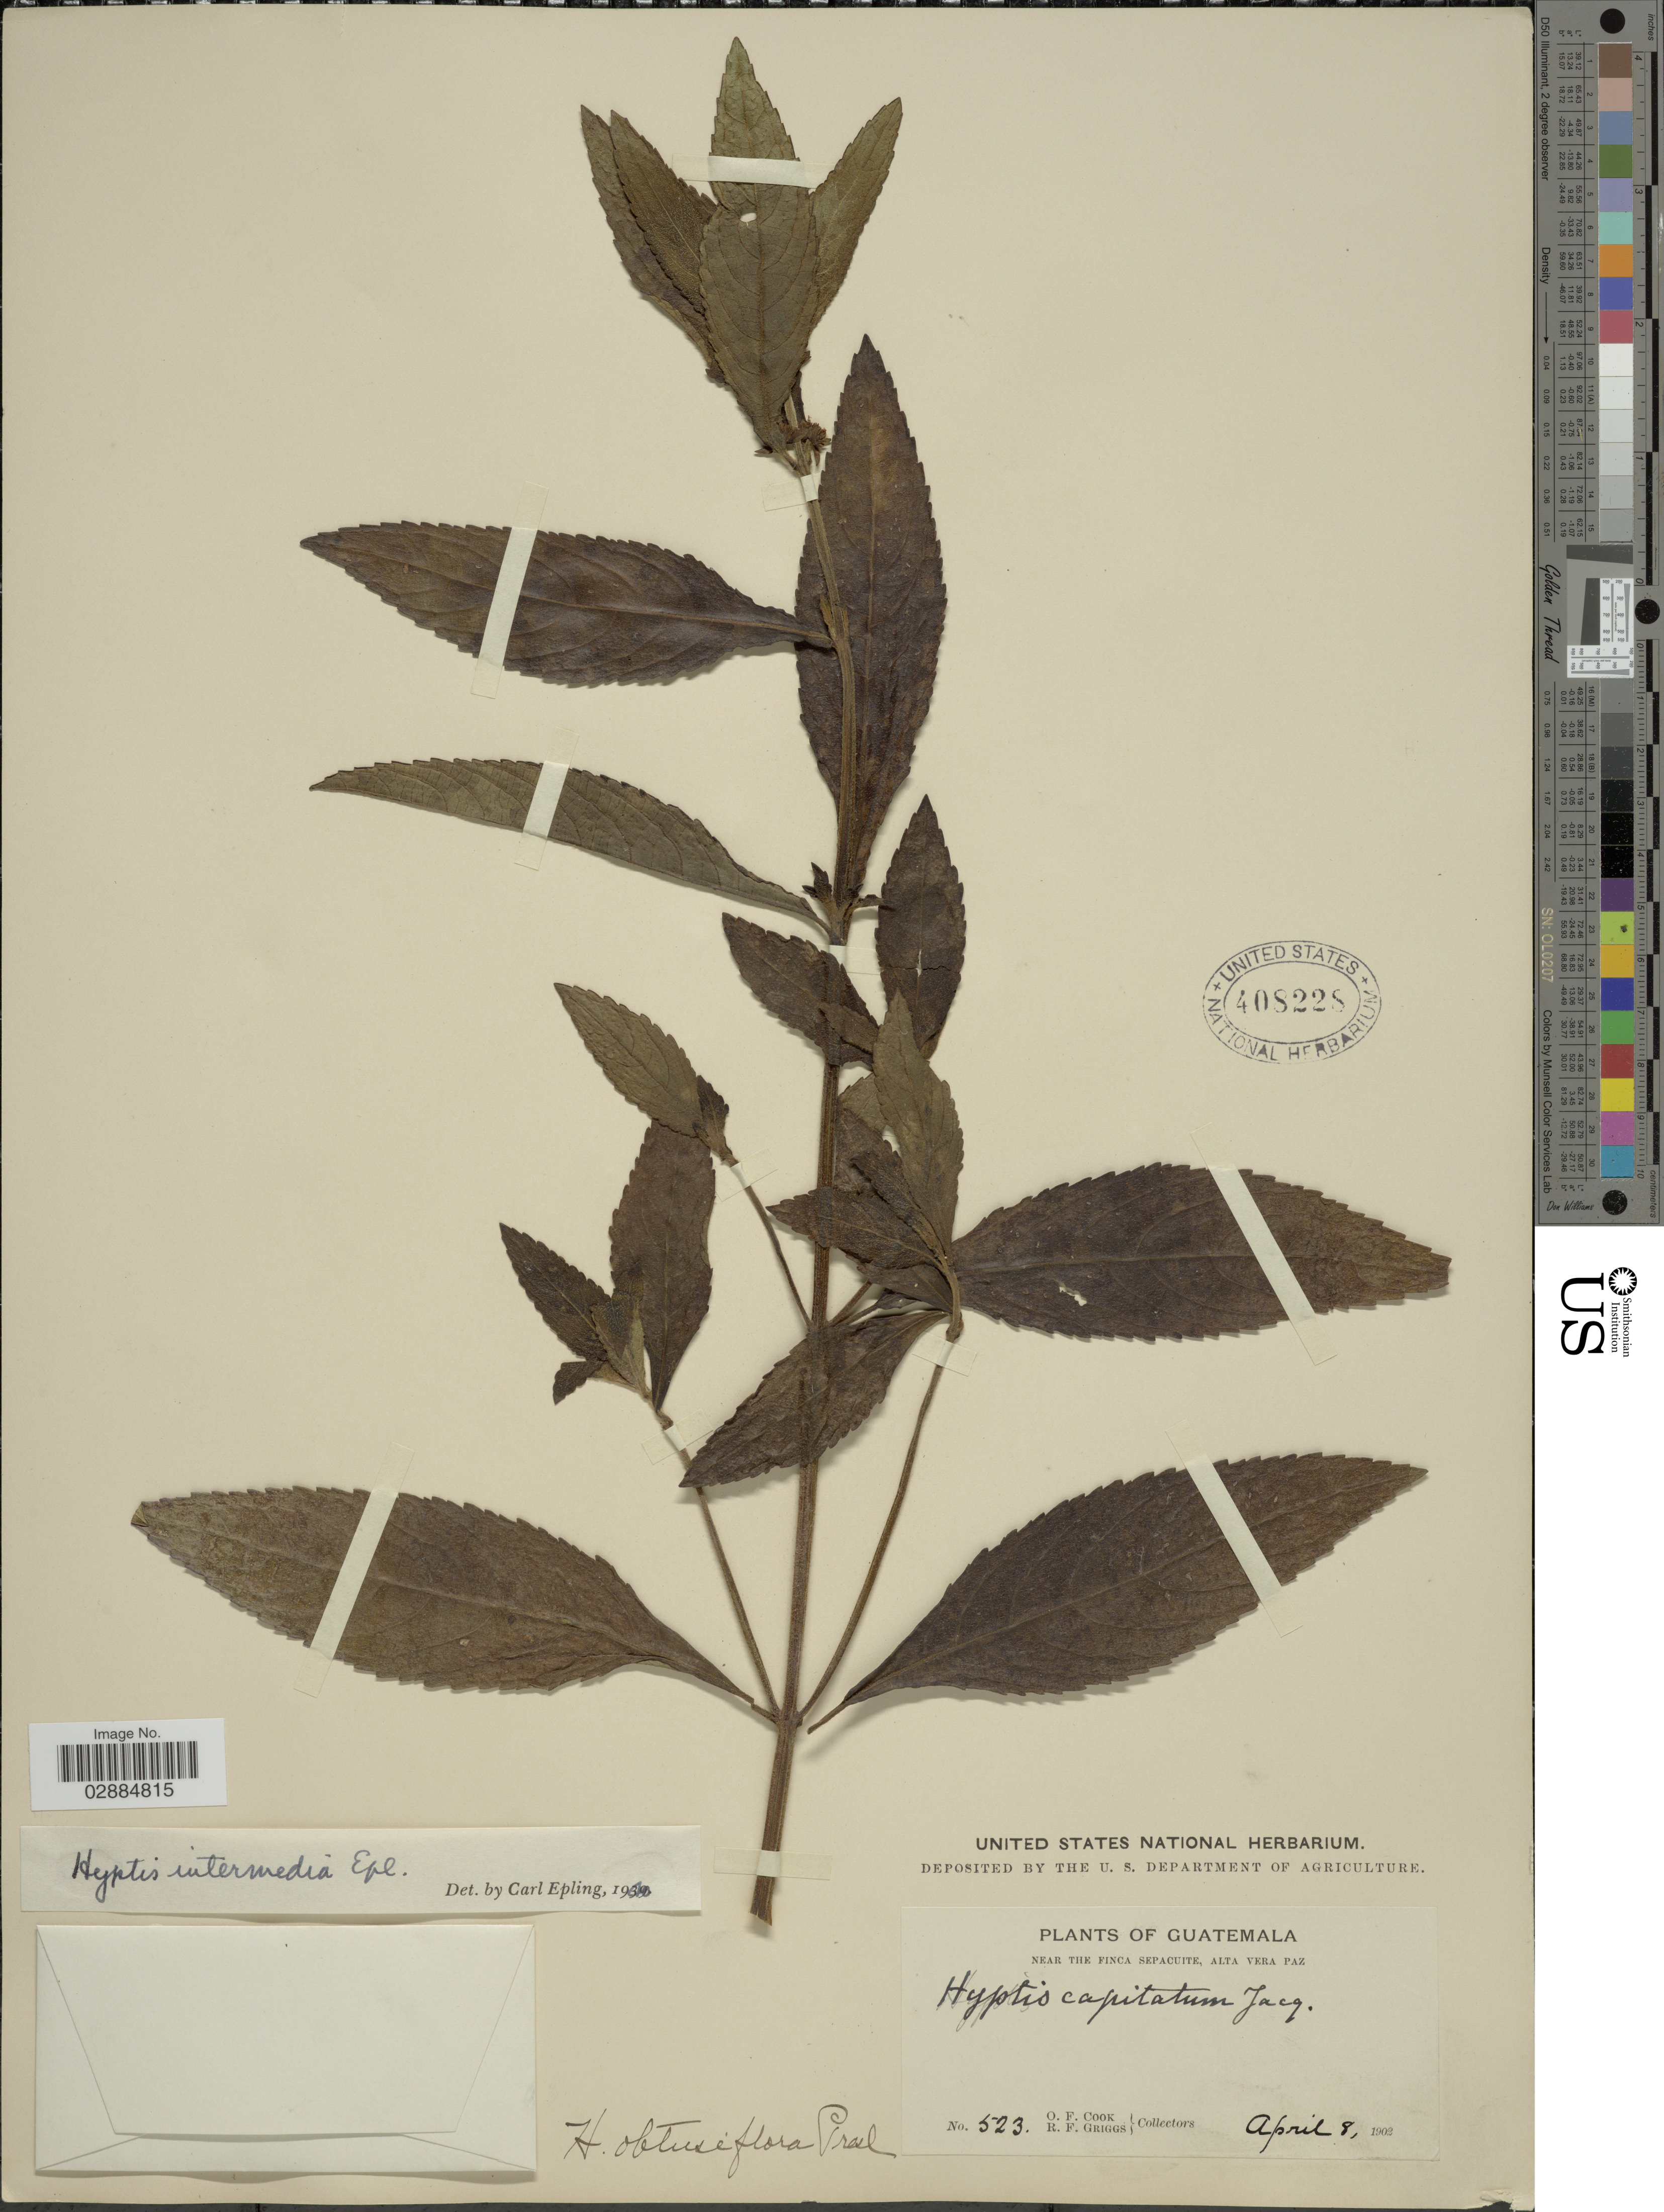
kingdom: Plantae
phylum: Tracheophyta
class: Magnoliopsida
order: Lamiales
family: Lamiaceae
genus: Hyptis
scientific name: Hyptis intermedia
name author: Epling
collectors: O. F. Cook & R. F. Griggs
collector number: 523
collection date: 1902-04-08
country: Guatemala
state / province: Alta Verapaz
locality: Near the Finca Sepacuite, Alta Vera Paz.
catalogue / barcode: US 408228